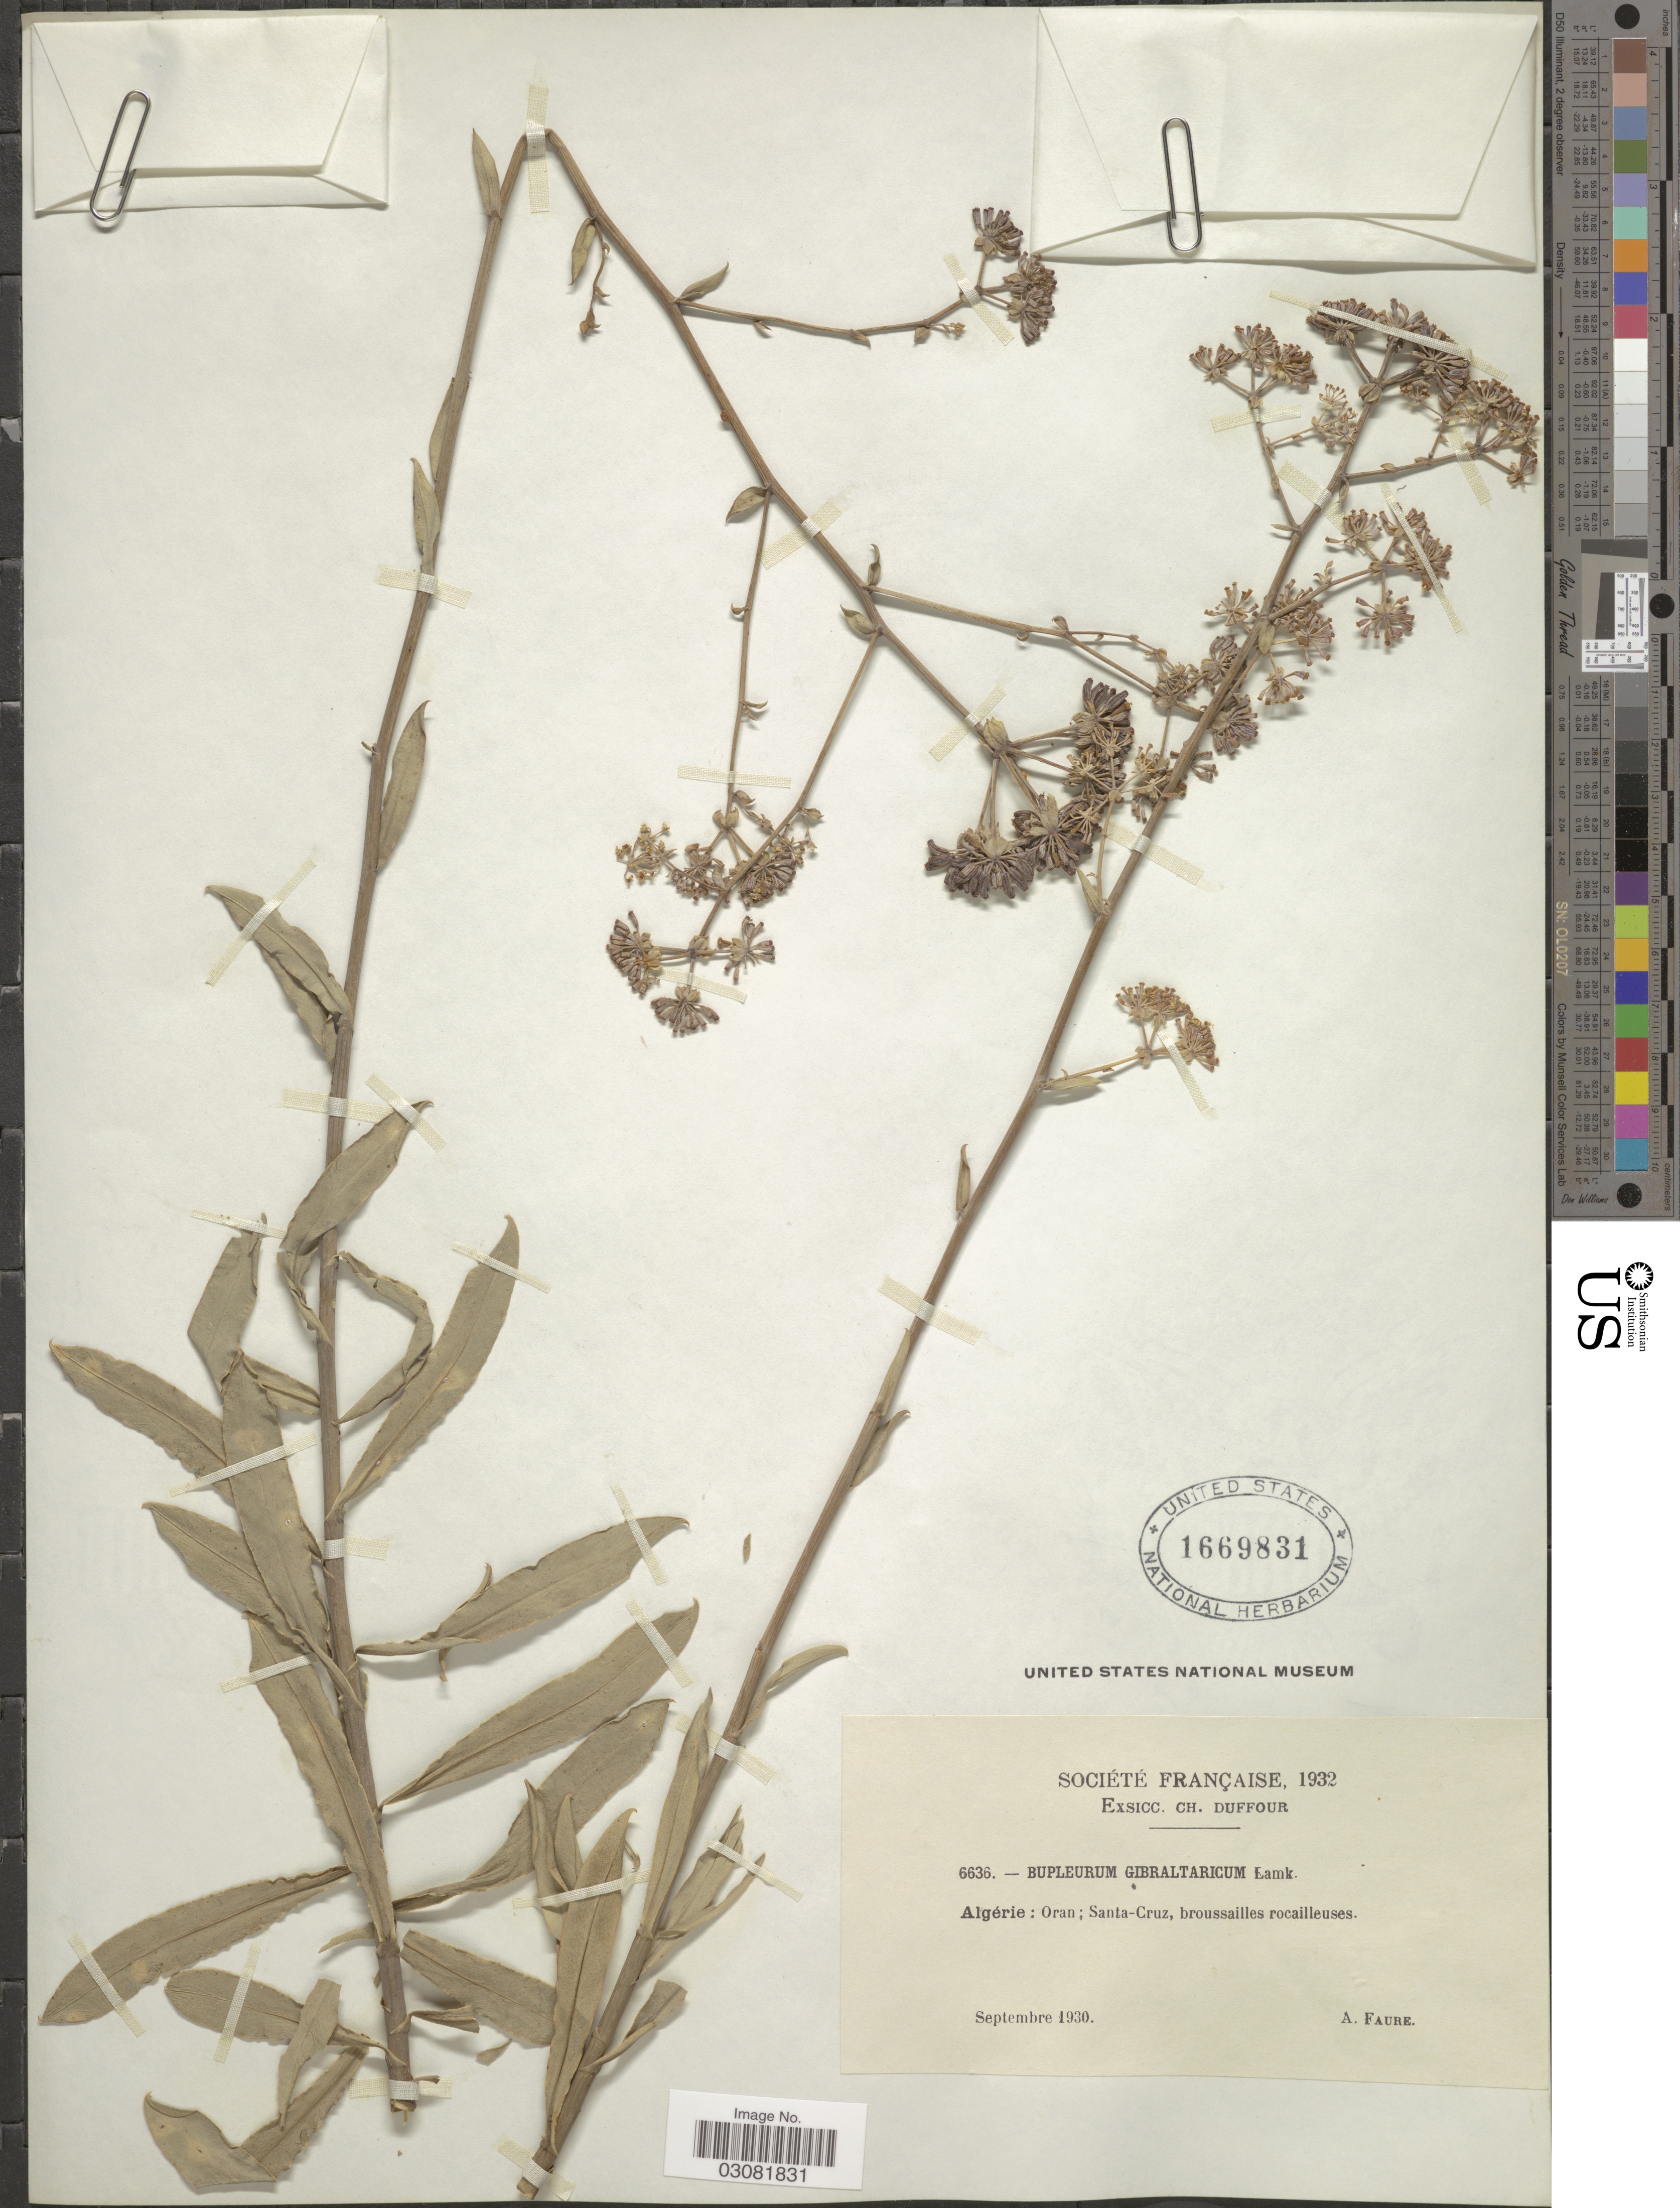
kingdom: Plantae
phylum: Tracheophyta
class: Magnoliopsida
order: Apiales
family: Apiaceae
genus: Bupleurum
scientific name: Bupleurum gibraltaricum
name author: Lam.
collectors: A. Faure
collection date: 1930-09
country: Algeria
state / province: Oran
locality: Santa-Cruz, broussailles rocailleuses.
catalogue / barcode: US 1669831